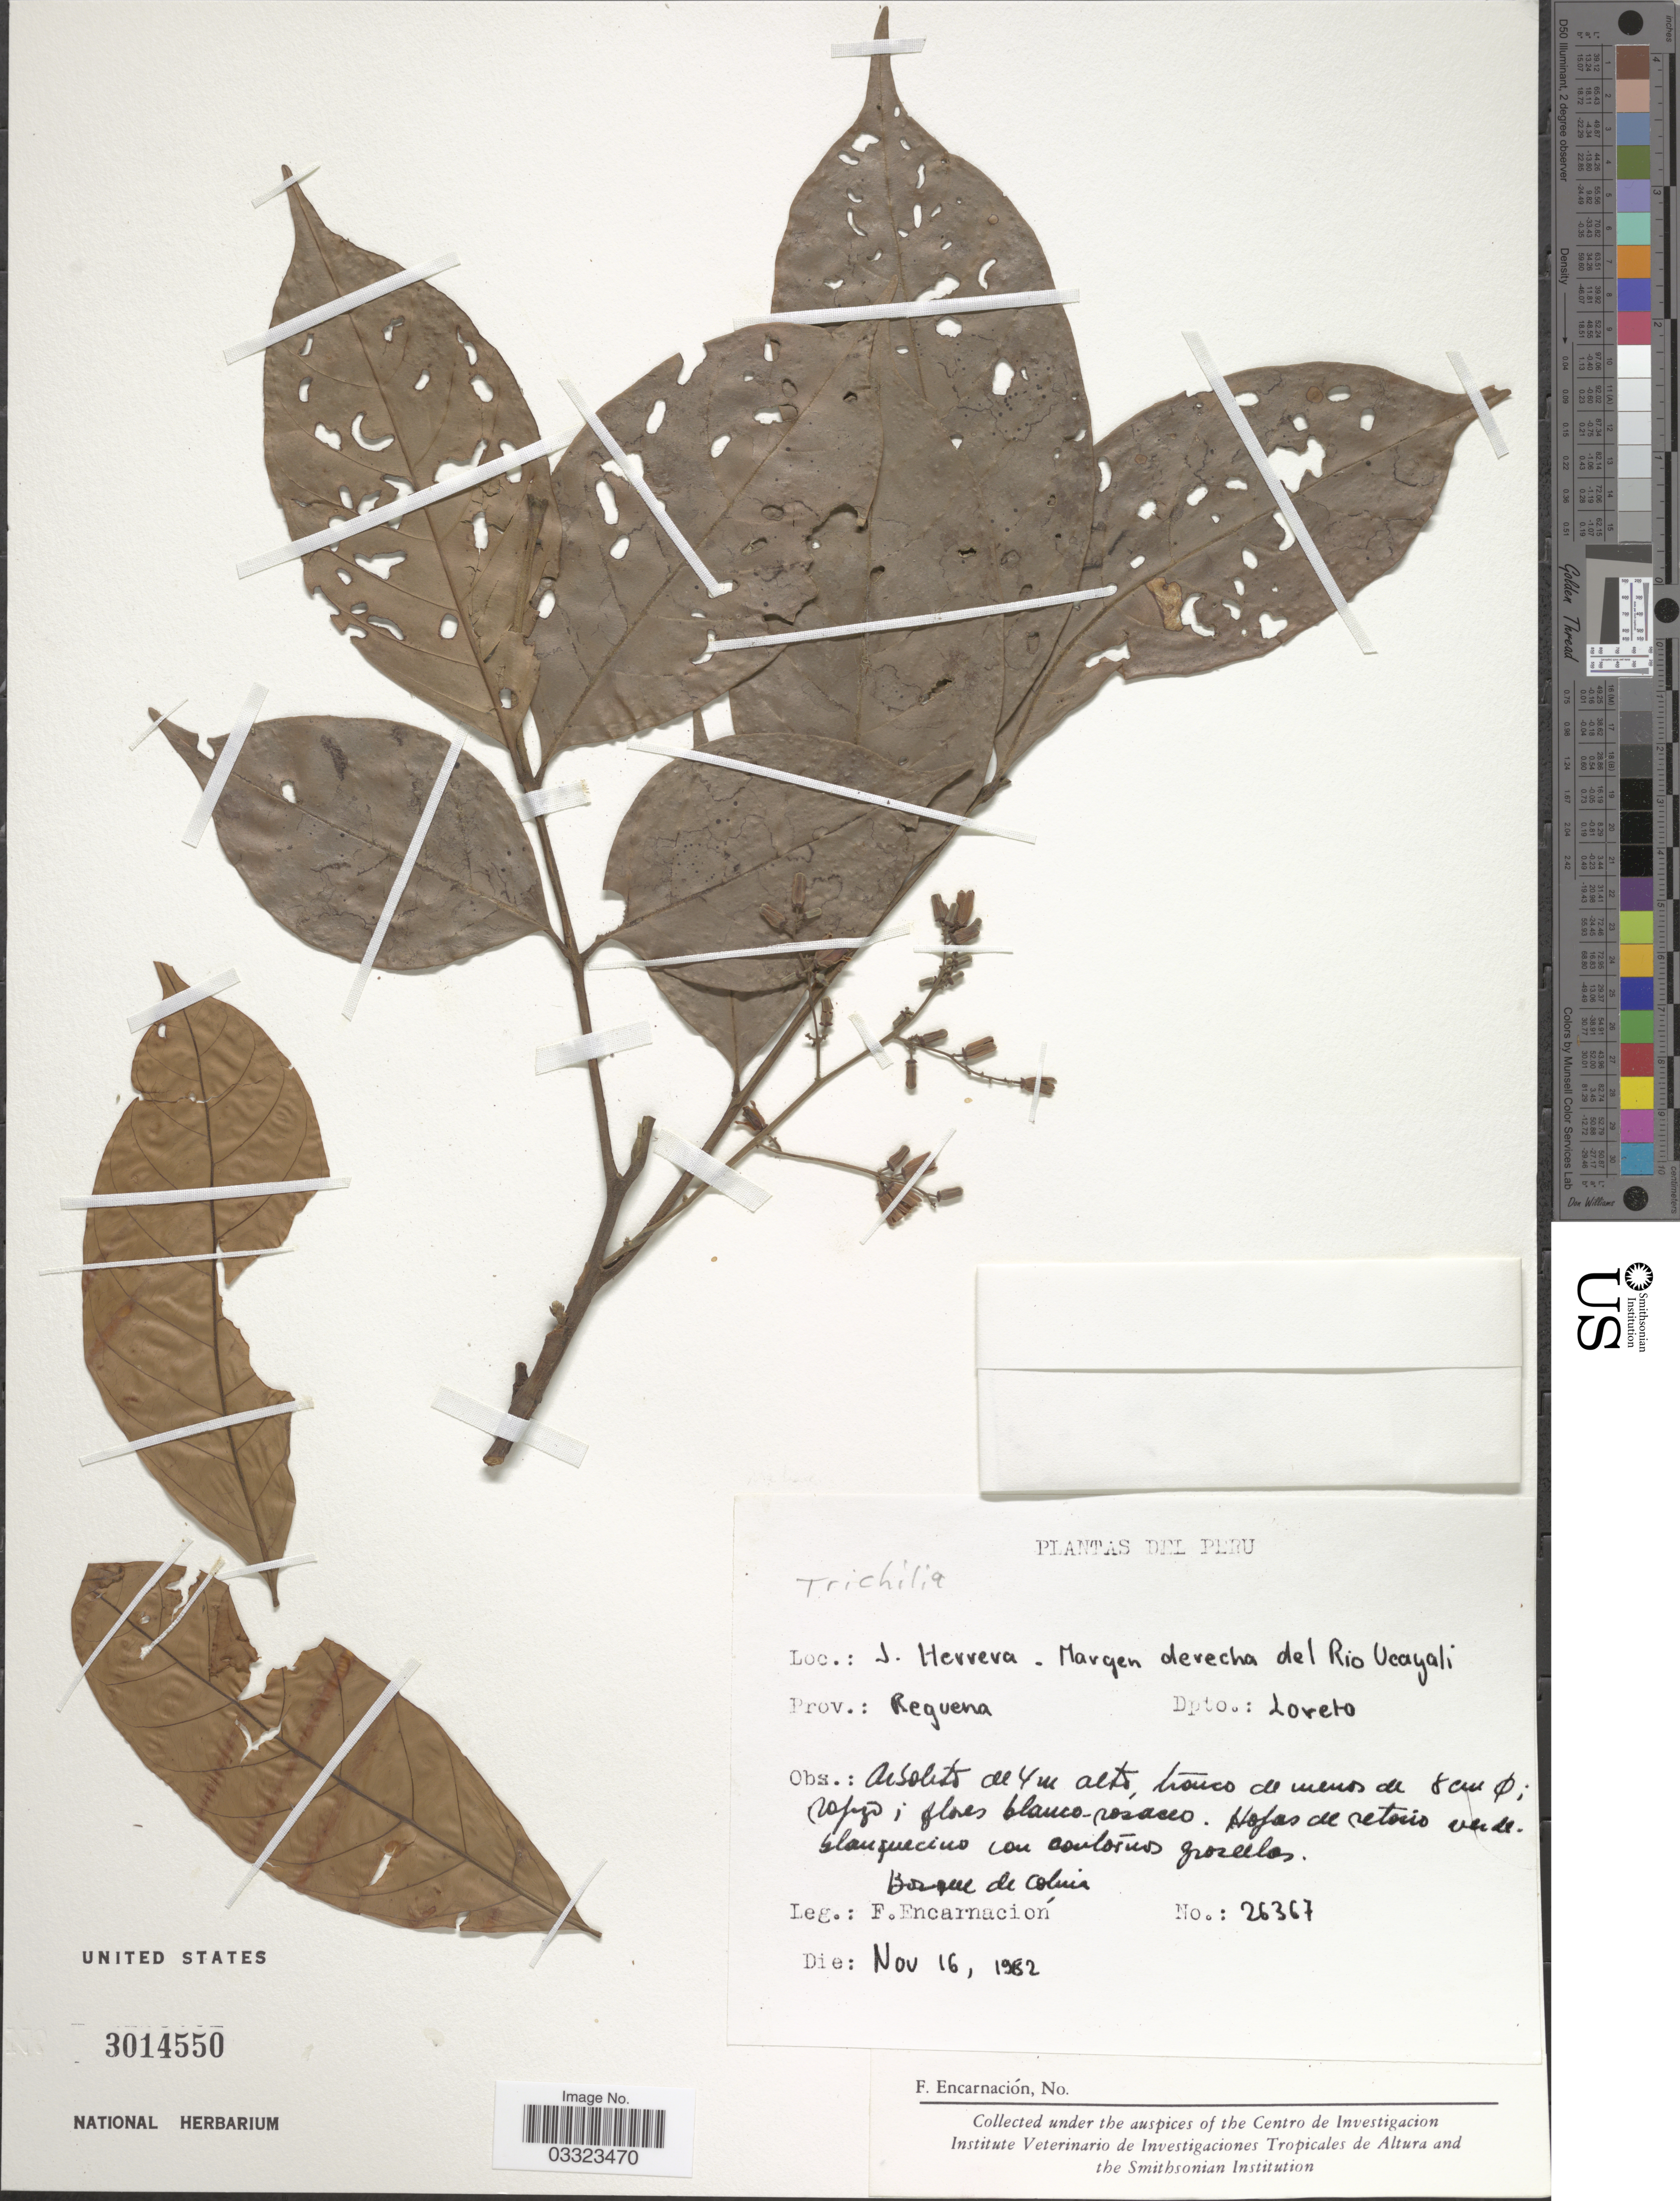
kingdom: Plantae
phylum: Tracheophyta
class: Magnoliopsida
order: Sapindales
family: Meliaceae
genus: Trichilia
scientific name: Trichilia sp.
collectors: F. Encarnación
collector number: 26367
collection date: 1982-11-16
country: Peru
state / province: Loreto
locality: J. Herrera - Margen derecha del Rio Ucayali, Prov.: Requena, Dpto.: Loreto.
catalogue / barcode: US 3014550